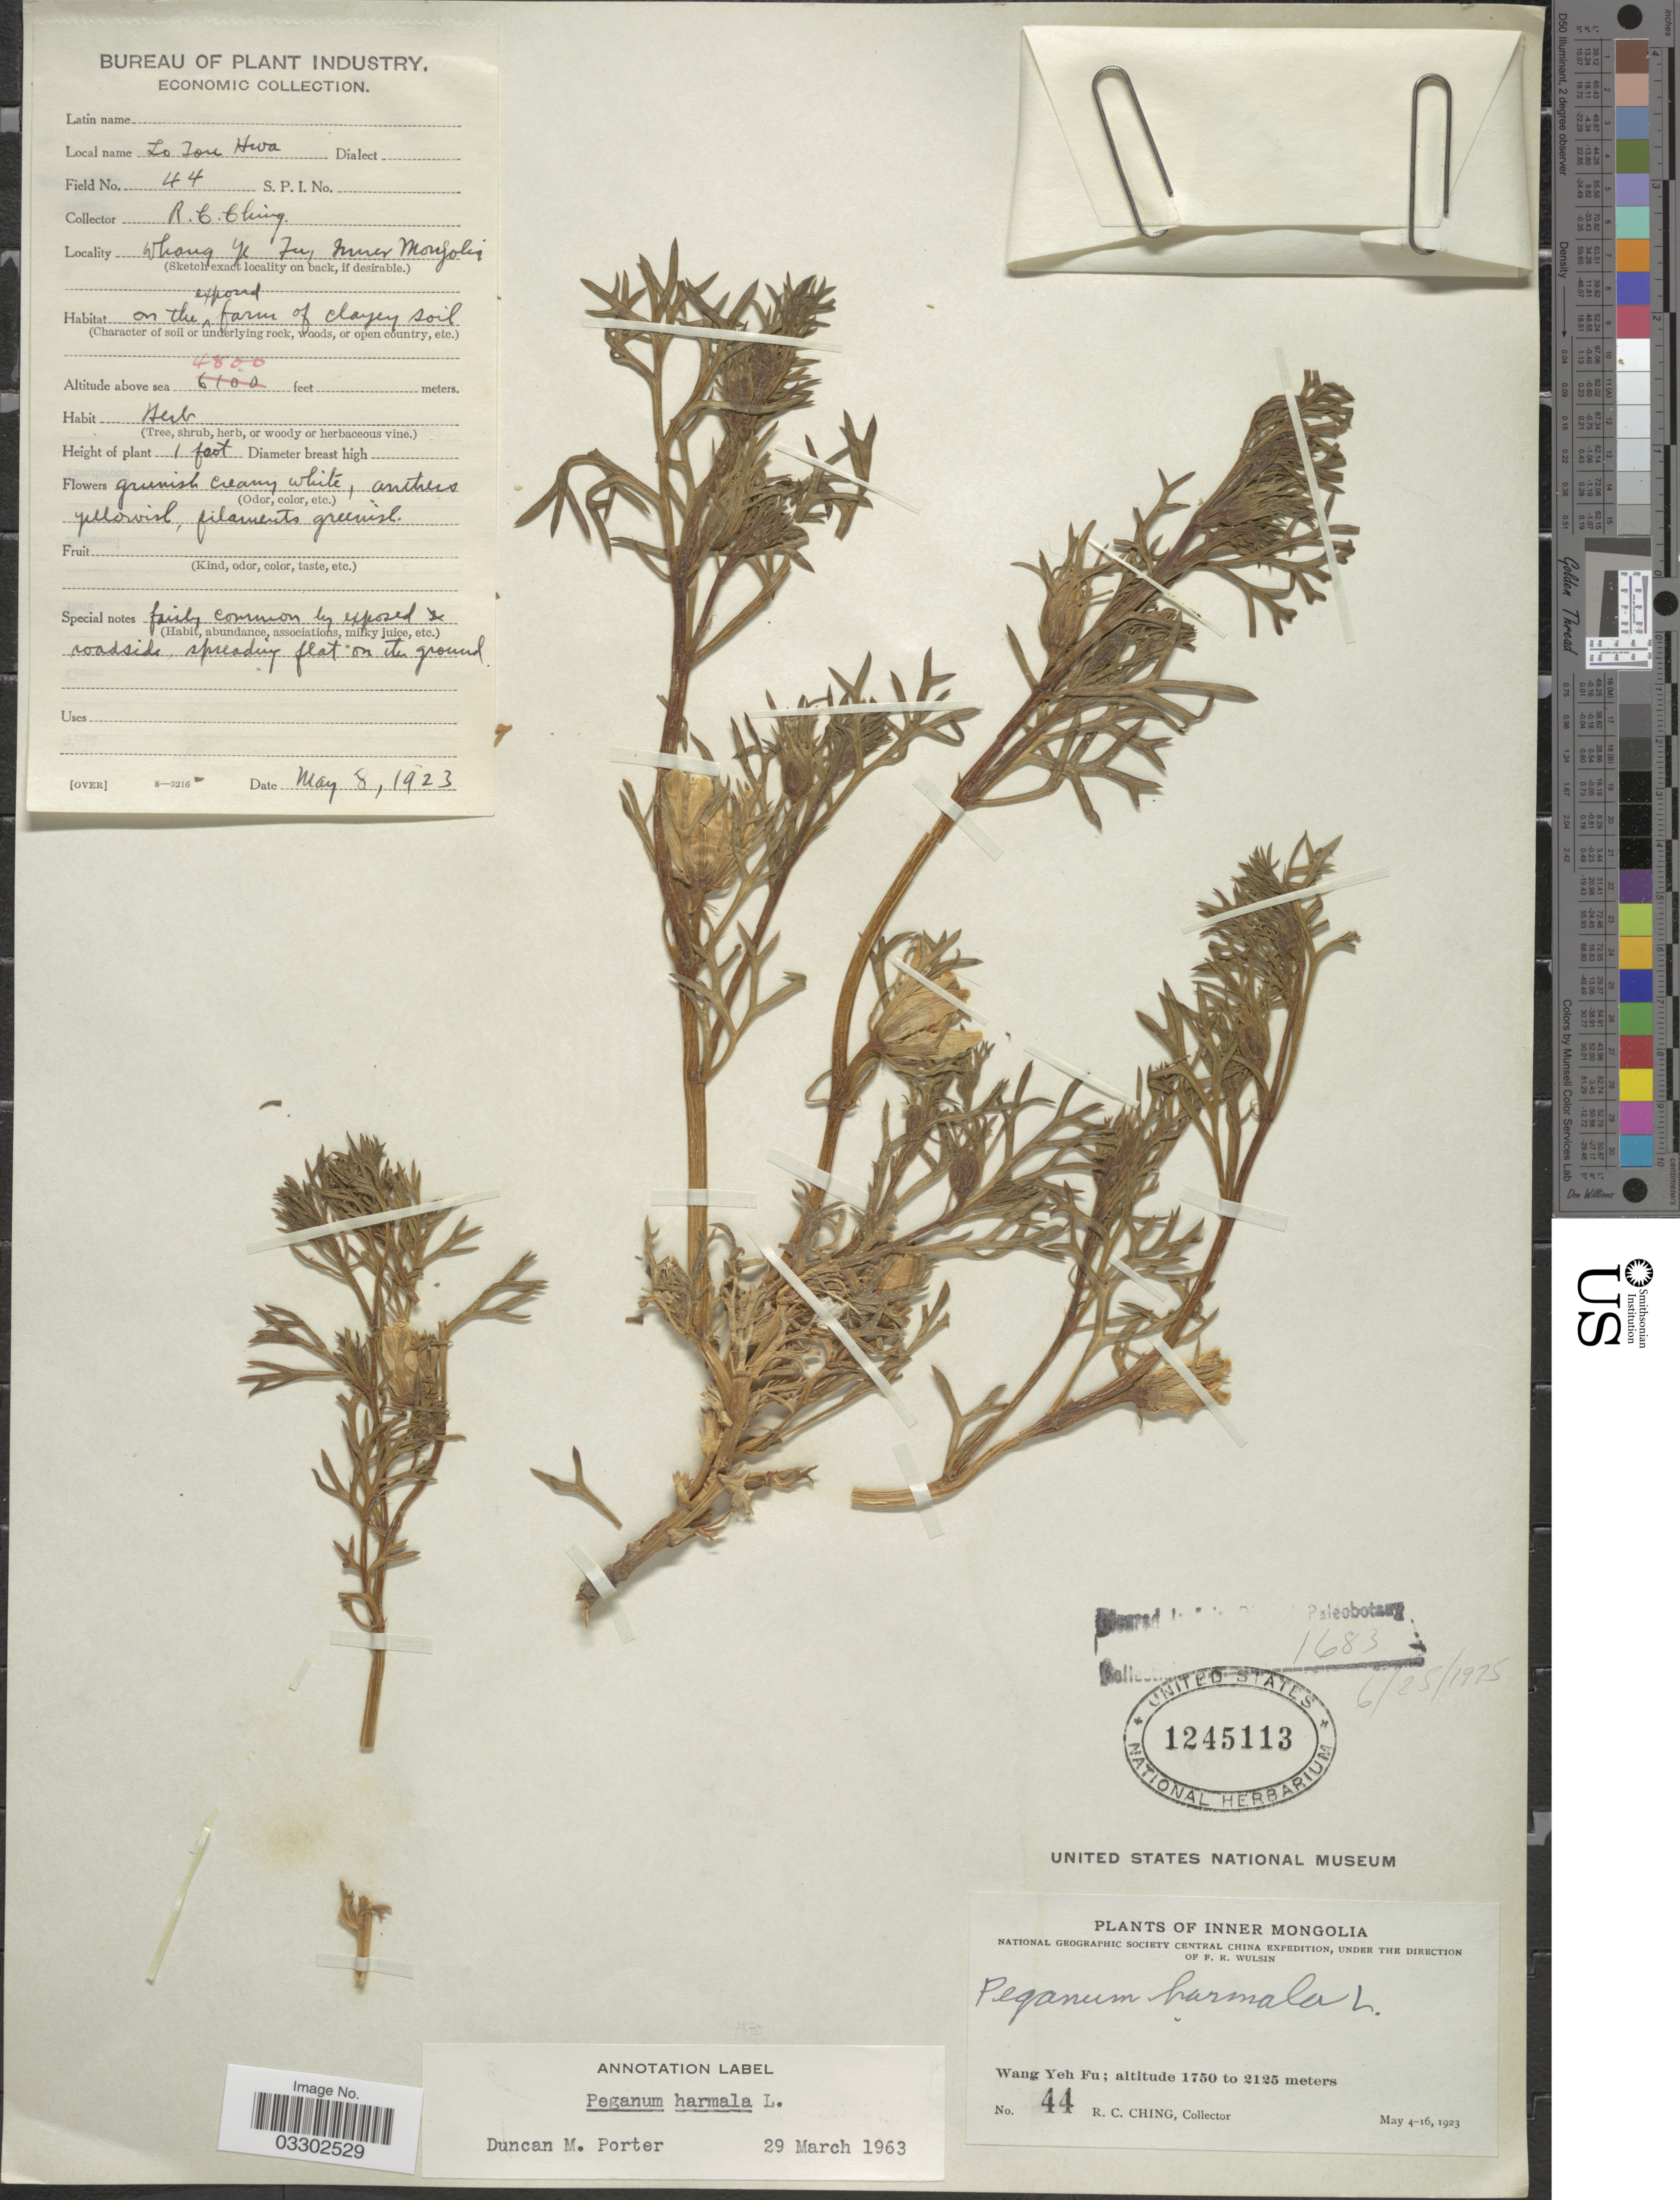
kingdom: Plantae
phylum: Tracheophyta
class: Magnoliopsida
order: Sapindales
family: Tetradiclidaceae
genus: Peganum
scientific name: Peganum harmala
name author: L.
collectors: R. C. Ching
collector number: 44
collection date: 1923-05-08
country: China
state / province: Nei Monggol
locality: Inner Mongolia. Wang Yeh Fu.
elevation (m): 1463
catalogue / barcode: US 1245113